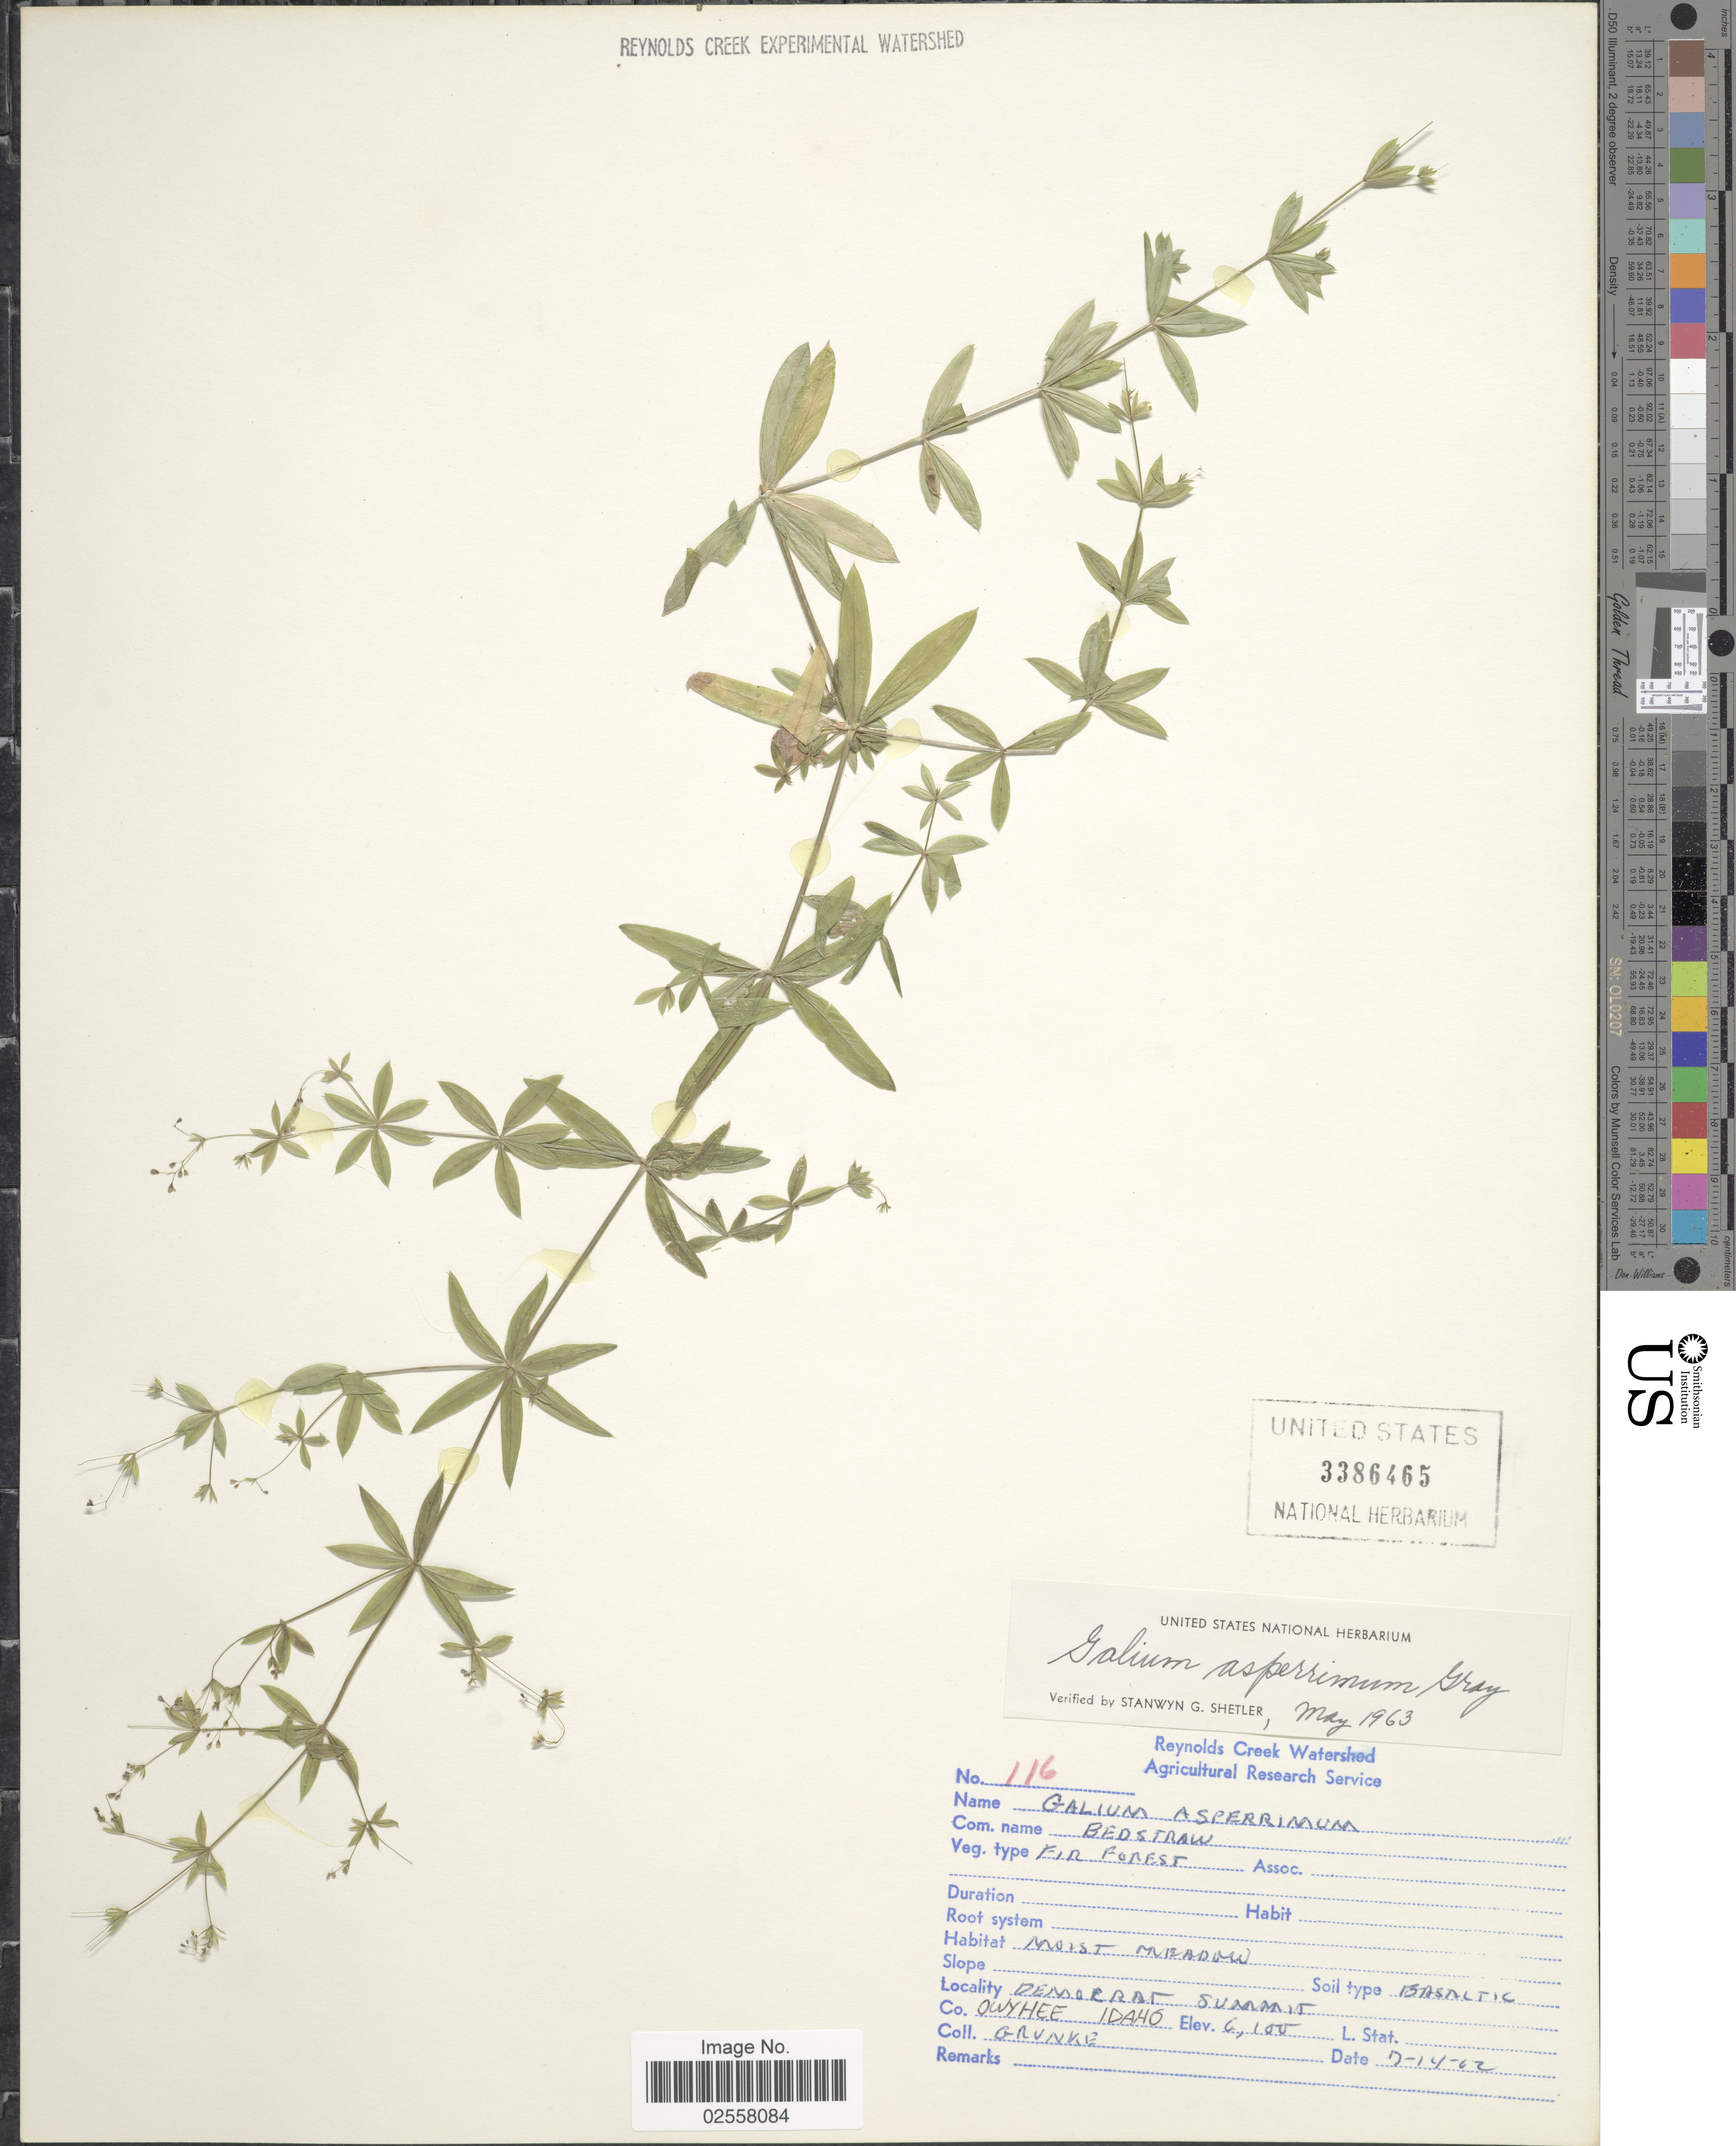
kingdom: Plantae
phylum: Tracheophyta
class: Magnoliopsida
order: Gentianales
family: Rubiaceae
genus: Galium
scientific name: Galium mexicanum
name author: Kunth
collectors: Grunke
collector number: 116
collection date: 1962-07-14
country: United States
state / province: Idaho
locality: Reynolds Creek Watershed, Democrat Summit, Owyhee Co.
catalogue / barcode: US 3386465